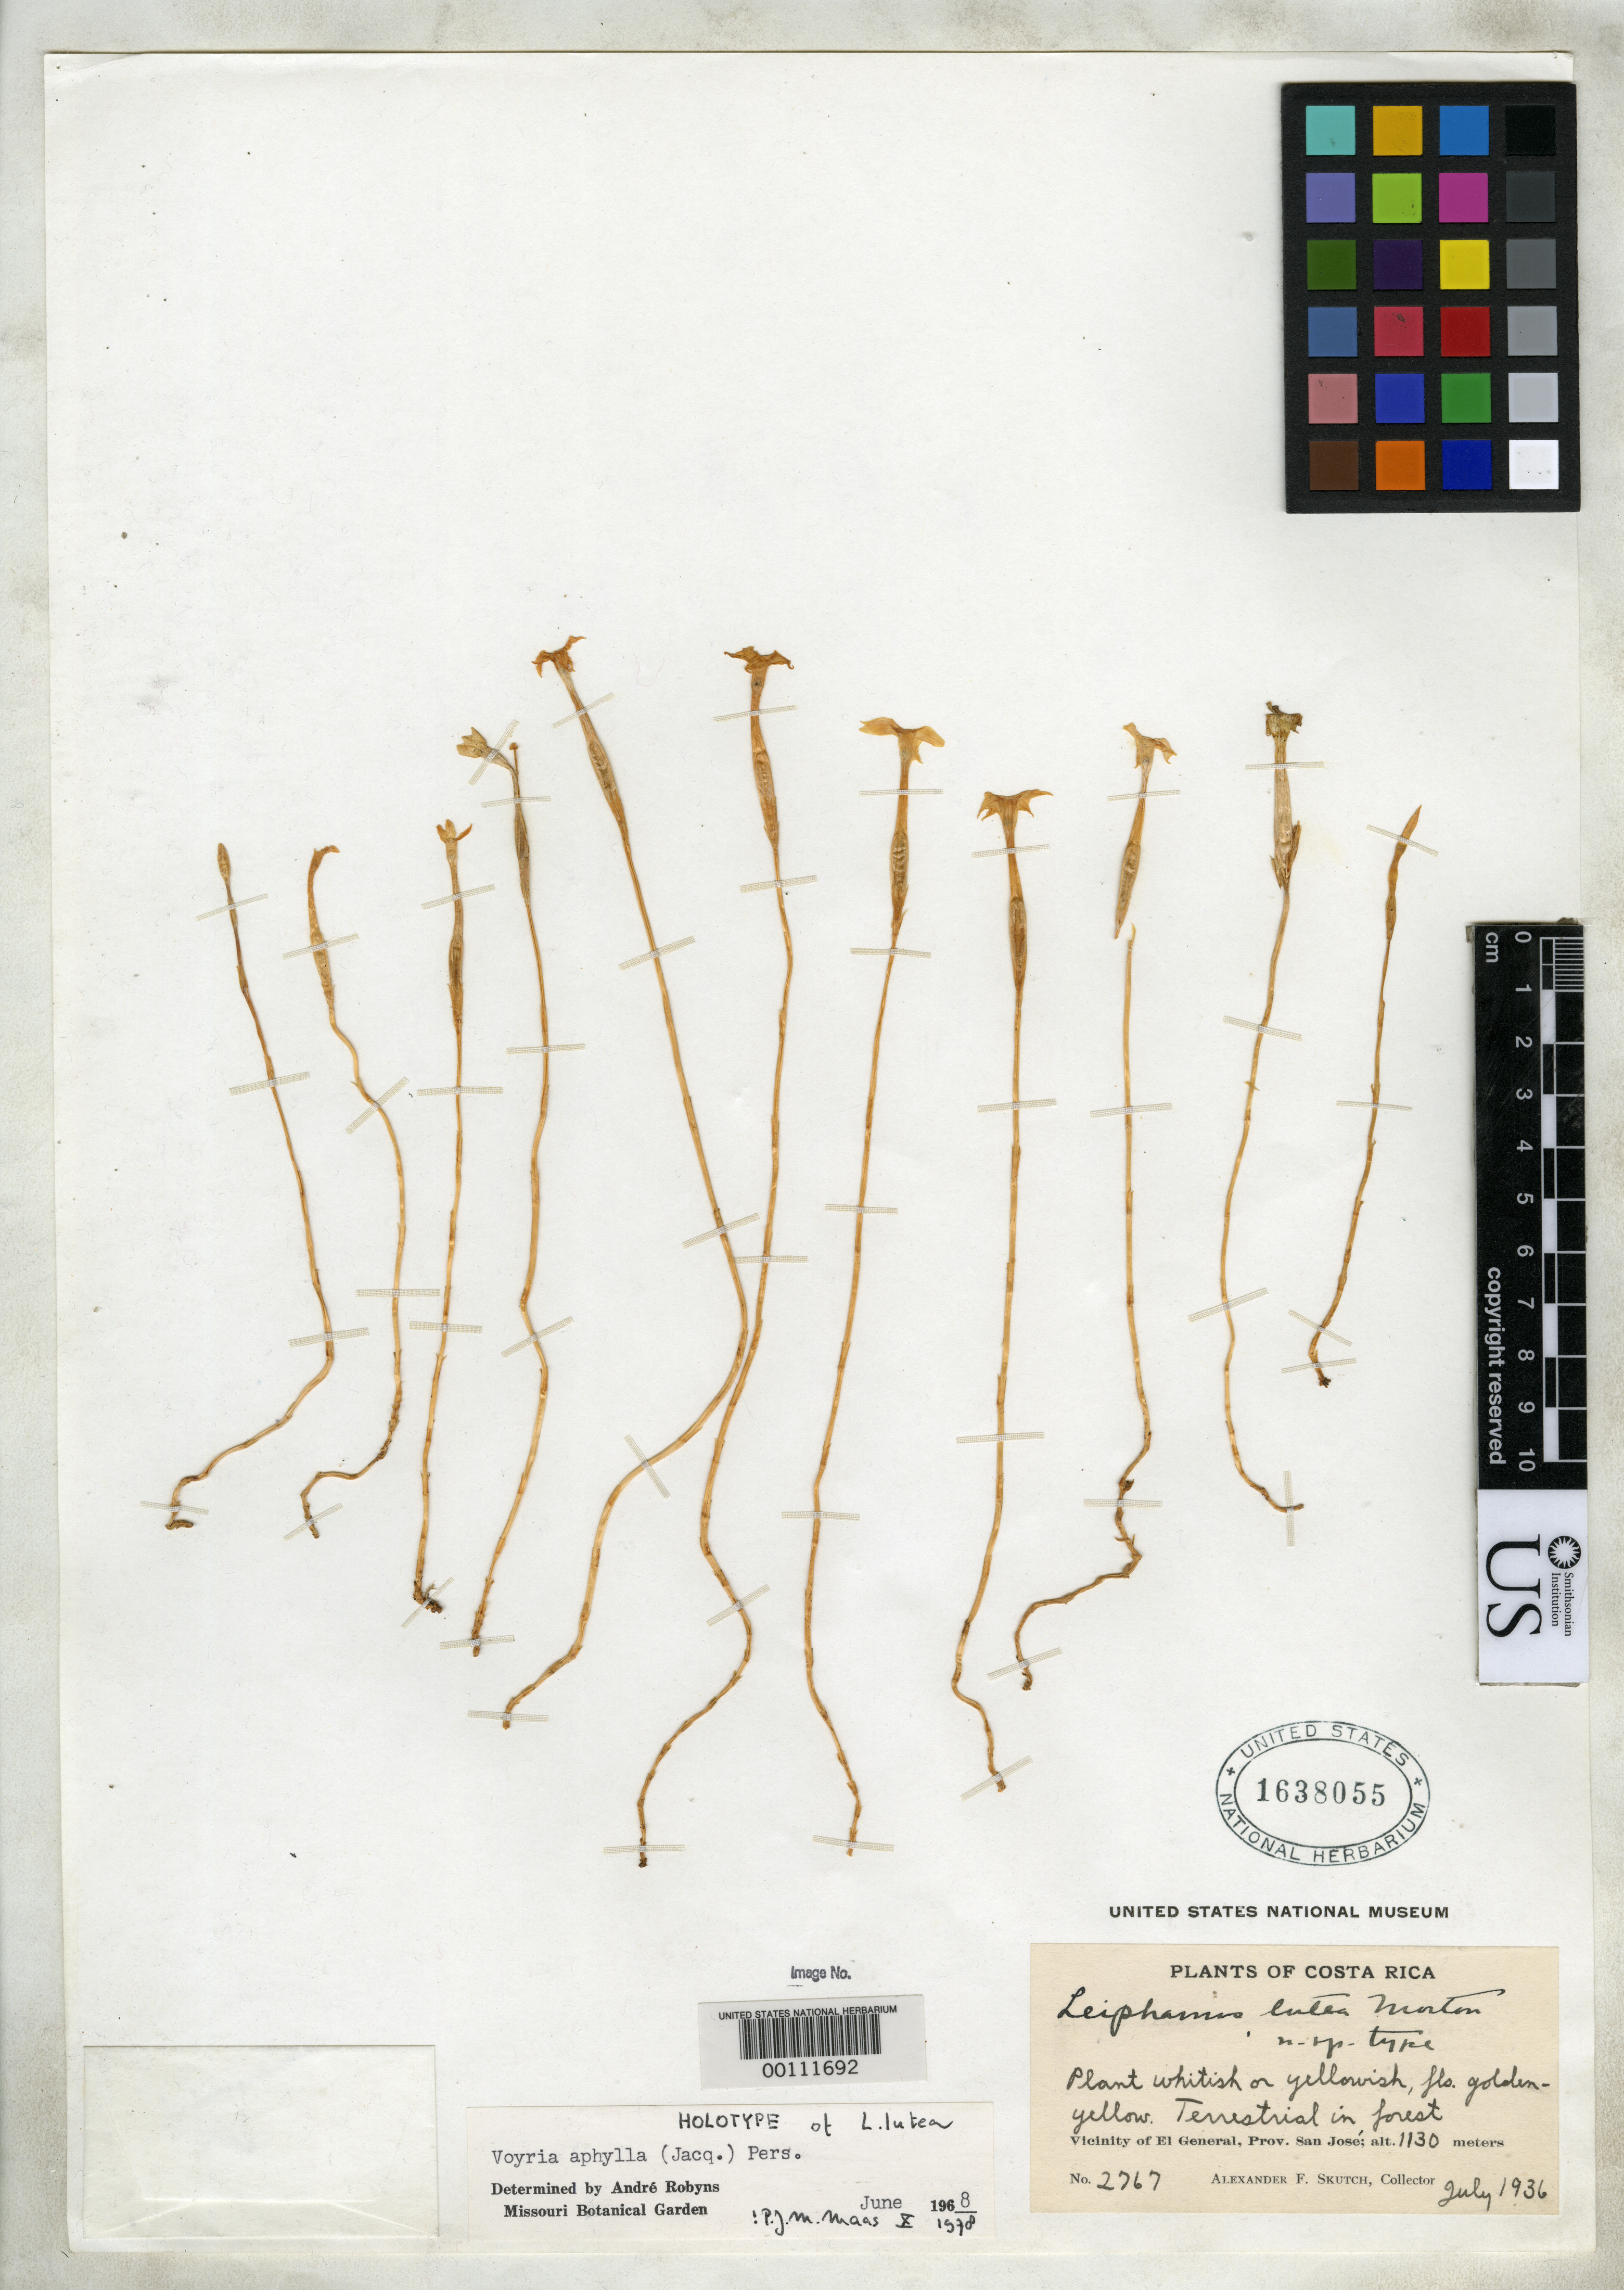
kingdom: Plantae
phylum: Tracheophyta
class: Magnoliopsida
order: Gentianales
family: Gentianaceae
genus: Leiphaimos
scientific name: Leiphaimos lutea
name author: C.V. Morton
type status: Holotype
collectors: A. F. Skutch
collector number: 2767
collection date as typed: Jul 1936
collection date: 1936-07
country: Costa Rica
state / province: San José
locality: Vicinity of El General.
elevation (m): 1130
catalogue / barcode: US 1638055